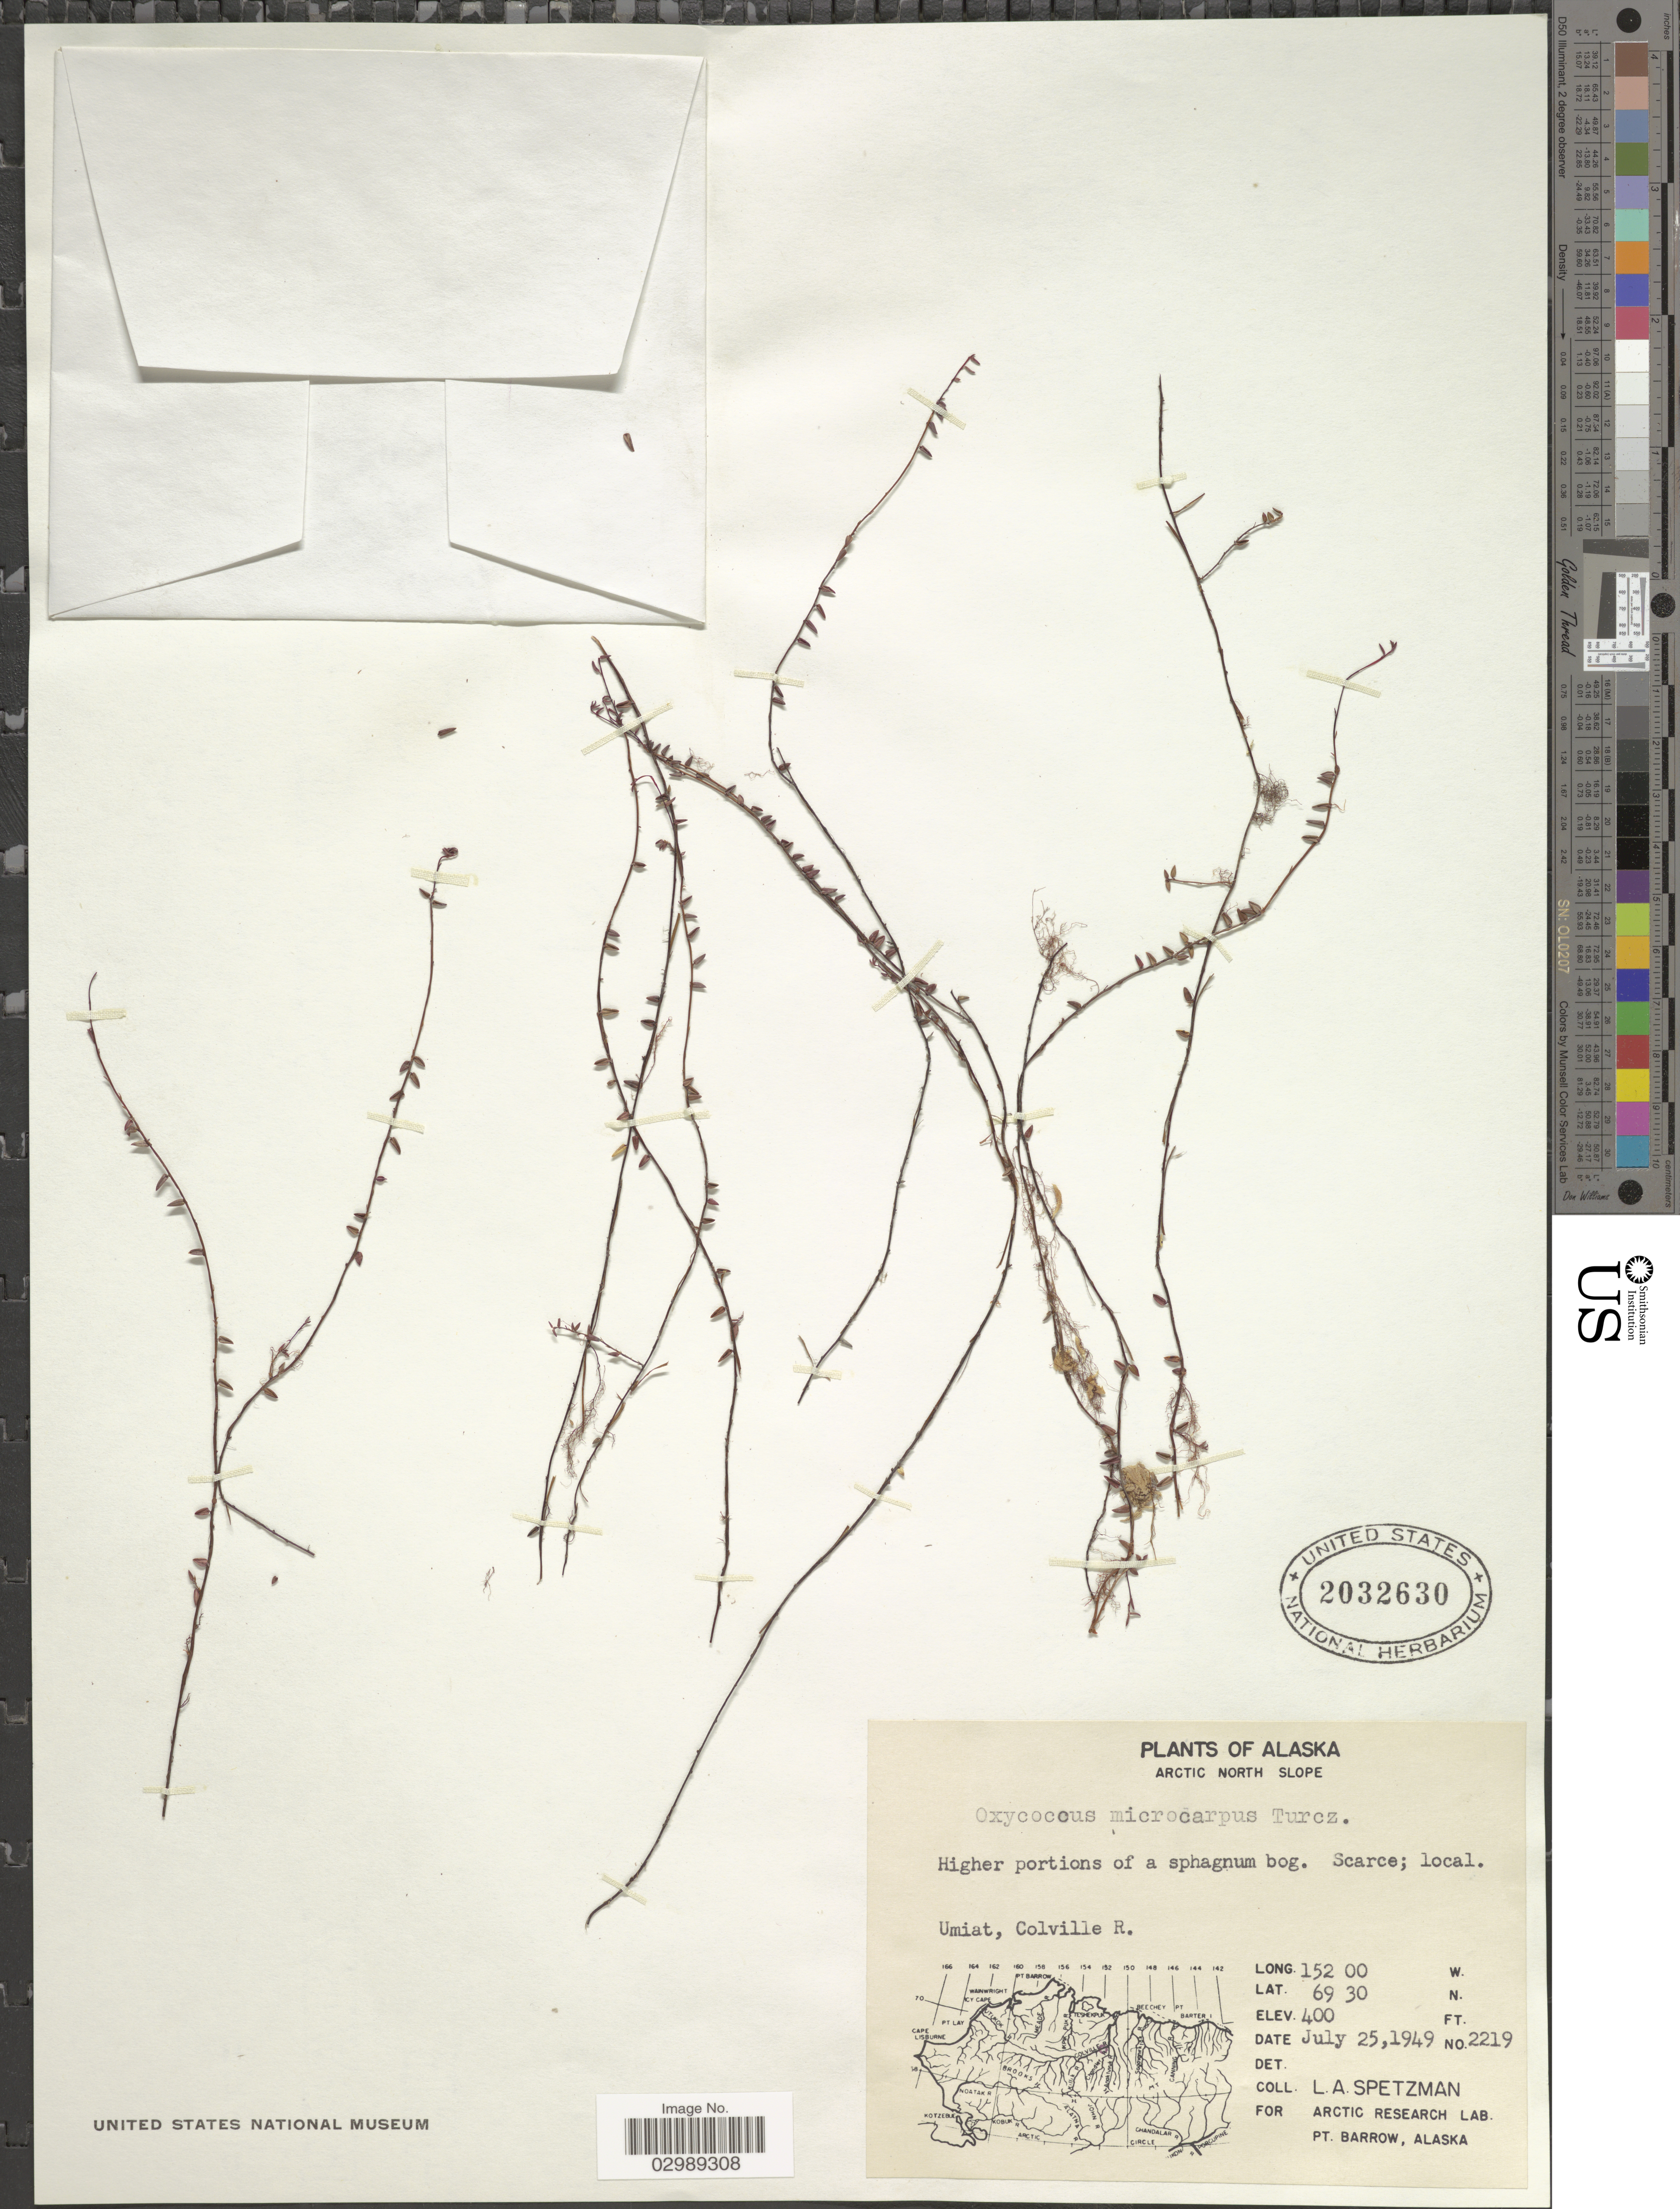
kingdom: Plantae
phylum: Tracheophyta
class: Magnoliopsida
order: Ericales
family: Ericaceae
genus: Vaccinium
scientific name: Vaccinium oxycoccos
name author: L.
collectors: L. Spetzman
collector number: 2219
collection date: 1949-07-25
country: United States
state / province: Alaska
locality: Arctic North slope, Umiat, Colville R.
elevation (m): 122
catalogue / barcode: US 2032630